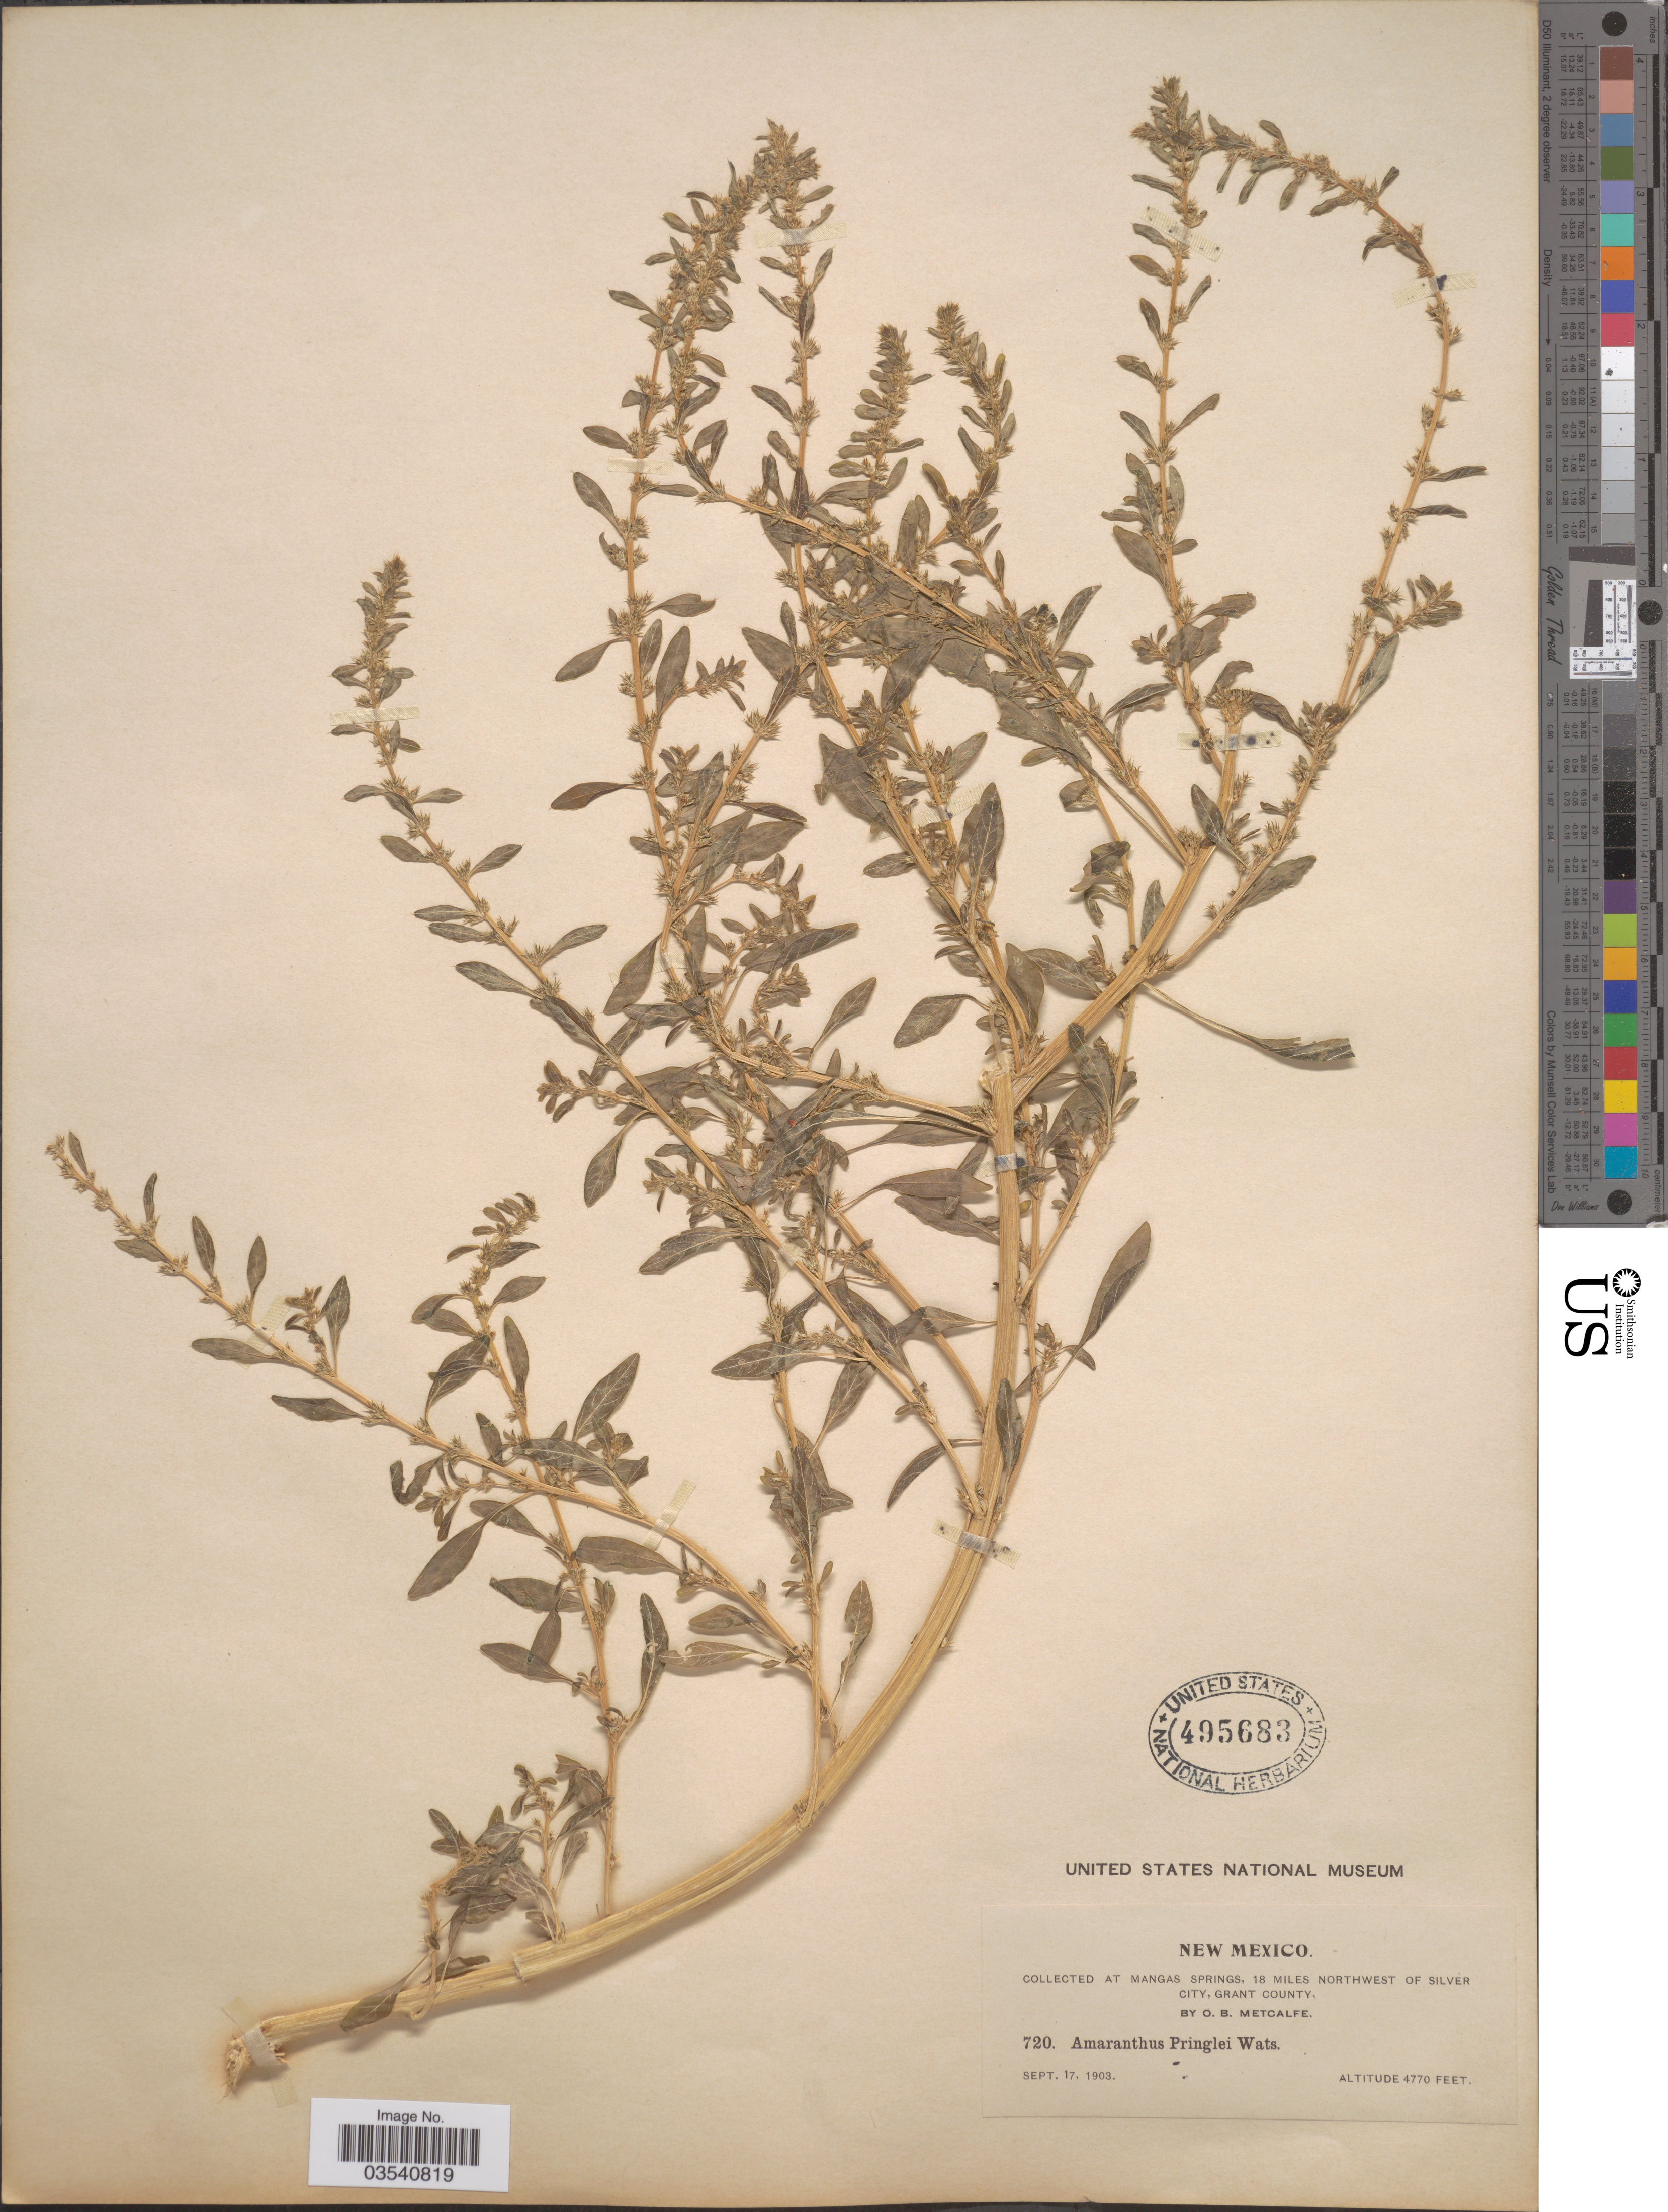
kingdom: Plantae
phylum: Tracheophyta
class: Magnoliopsida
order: Caryophyllales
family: Amaranthaceae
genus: Amaranthus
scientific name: Amaranthus pringlei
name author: S. Watson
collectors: O. B. Metcalfe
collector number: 720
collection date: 1903-09-17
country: United States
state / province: New Mexico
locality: At Mangas Springs, 18 miles northwest of Silver City, Grant County.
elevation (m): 1454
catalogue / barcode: US 495683